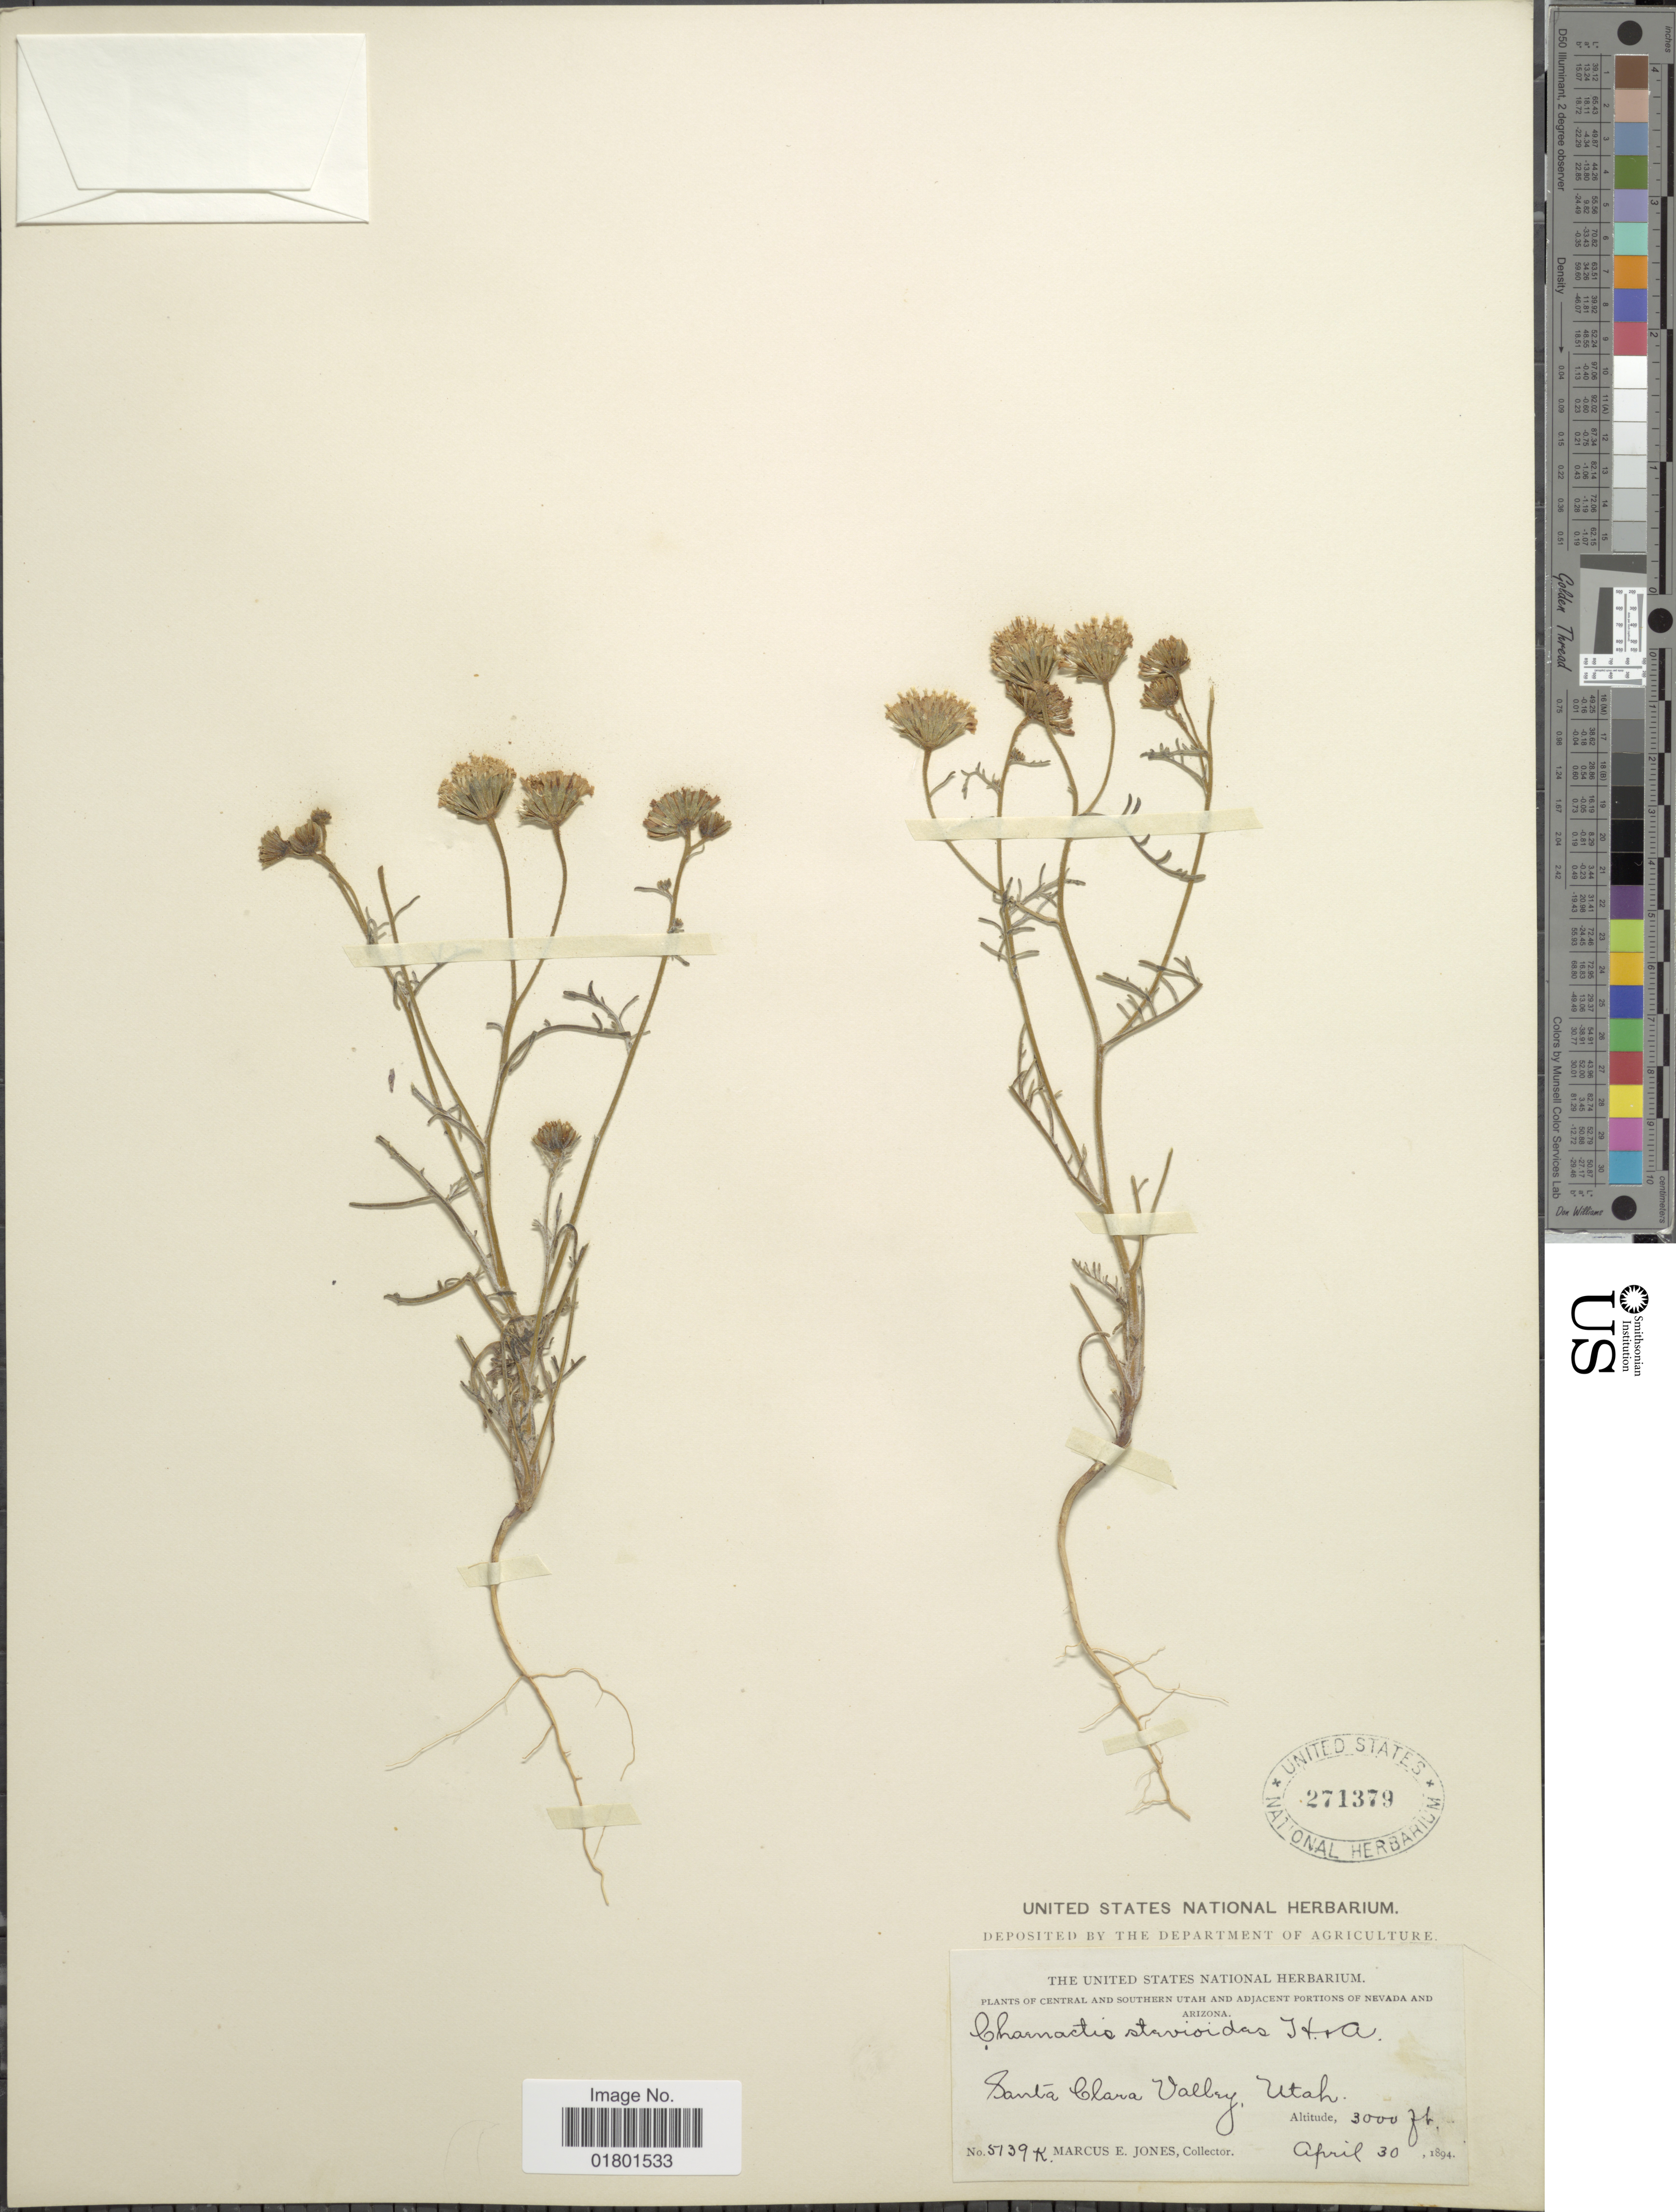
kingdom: Plantae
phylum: Tracheophyta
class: Magnoliopsida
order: Asterales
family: Asteraceae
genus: Chaenactis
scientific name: Chaenactis stevioides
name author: Hook. & Arn.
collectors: M. E. Jones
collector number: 5139K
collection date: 1894-04-30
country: United States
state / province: Utah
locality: Central and Southern Utah, Santa Clara Valley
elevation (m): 914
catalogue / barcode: US 271379